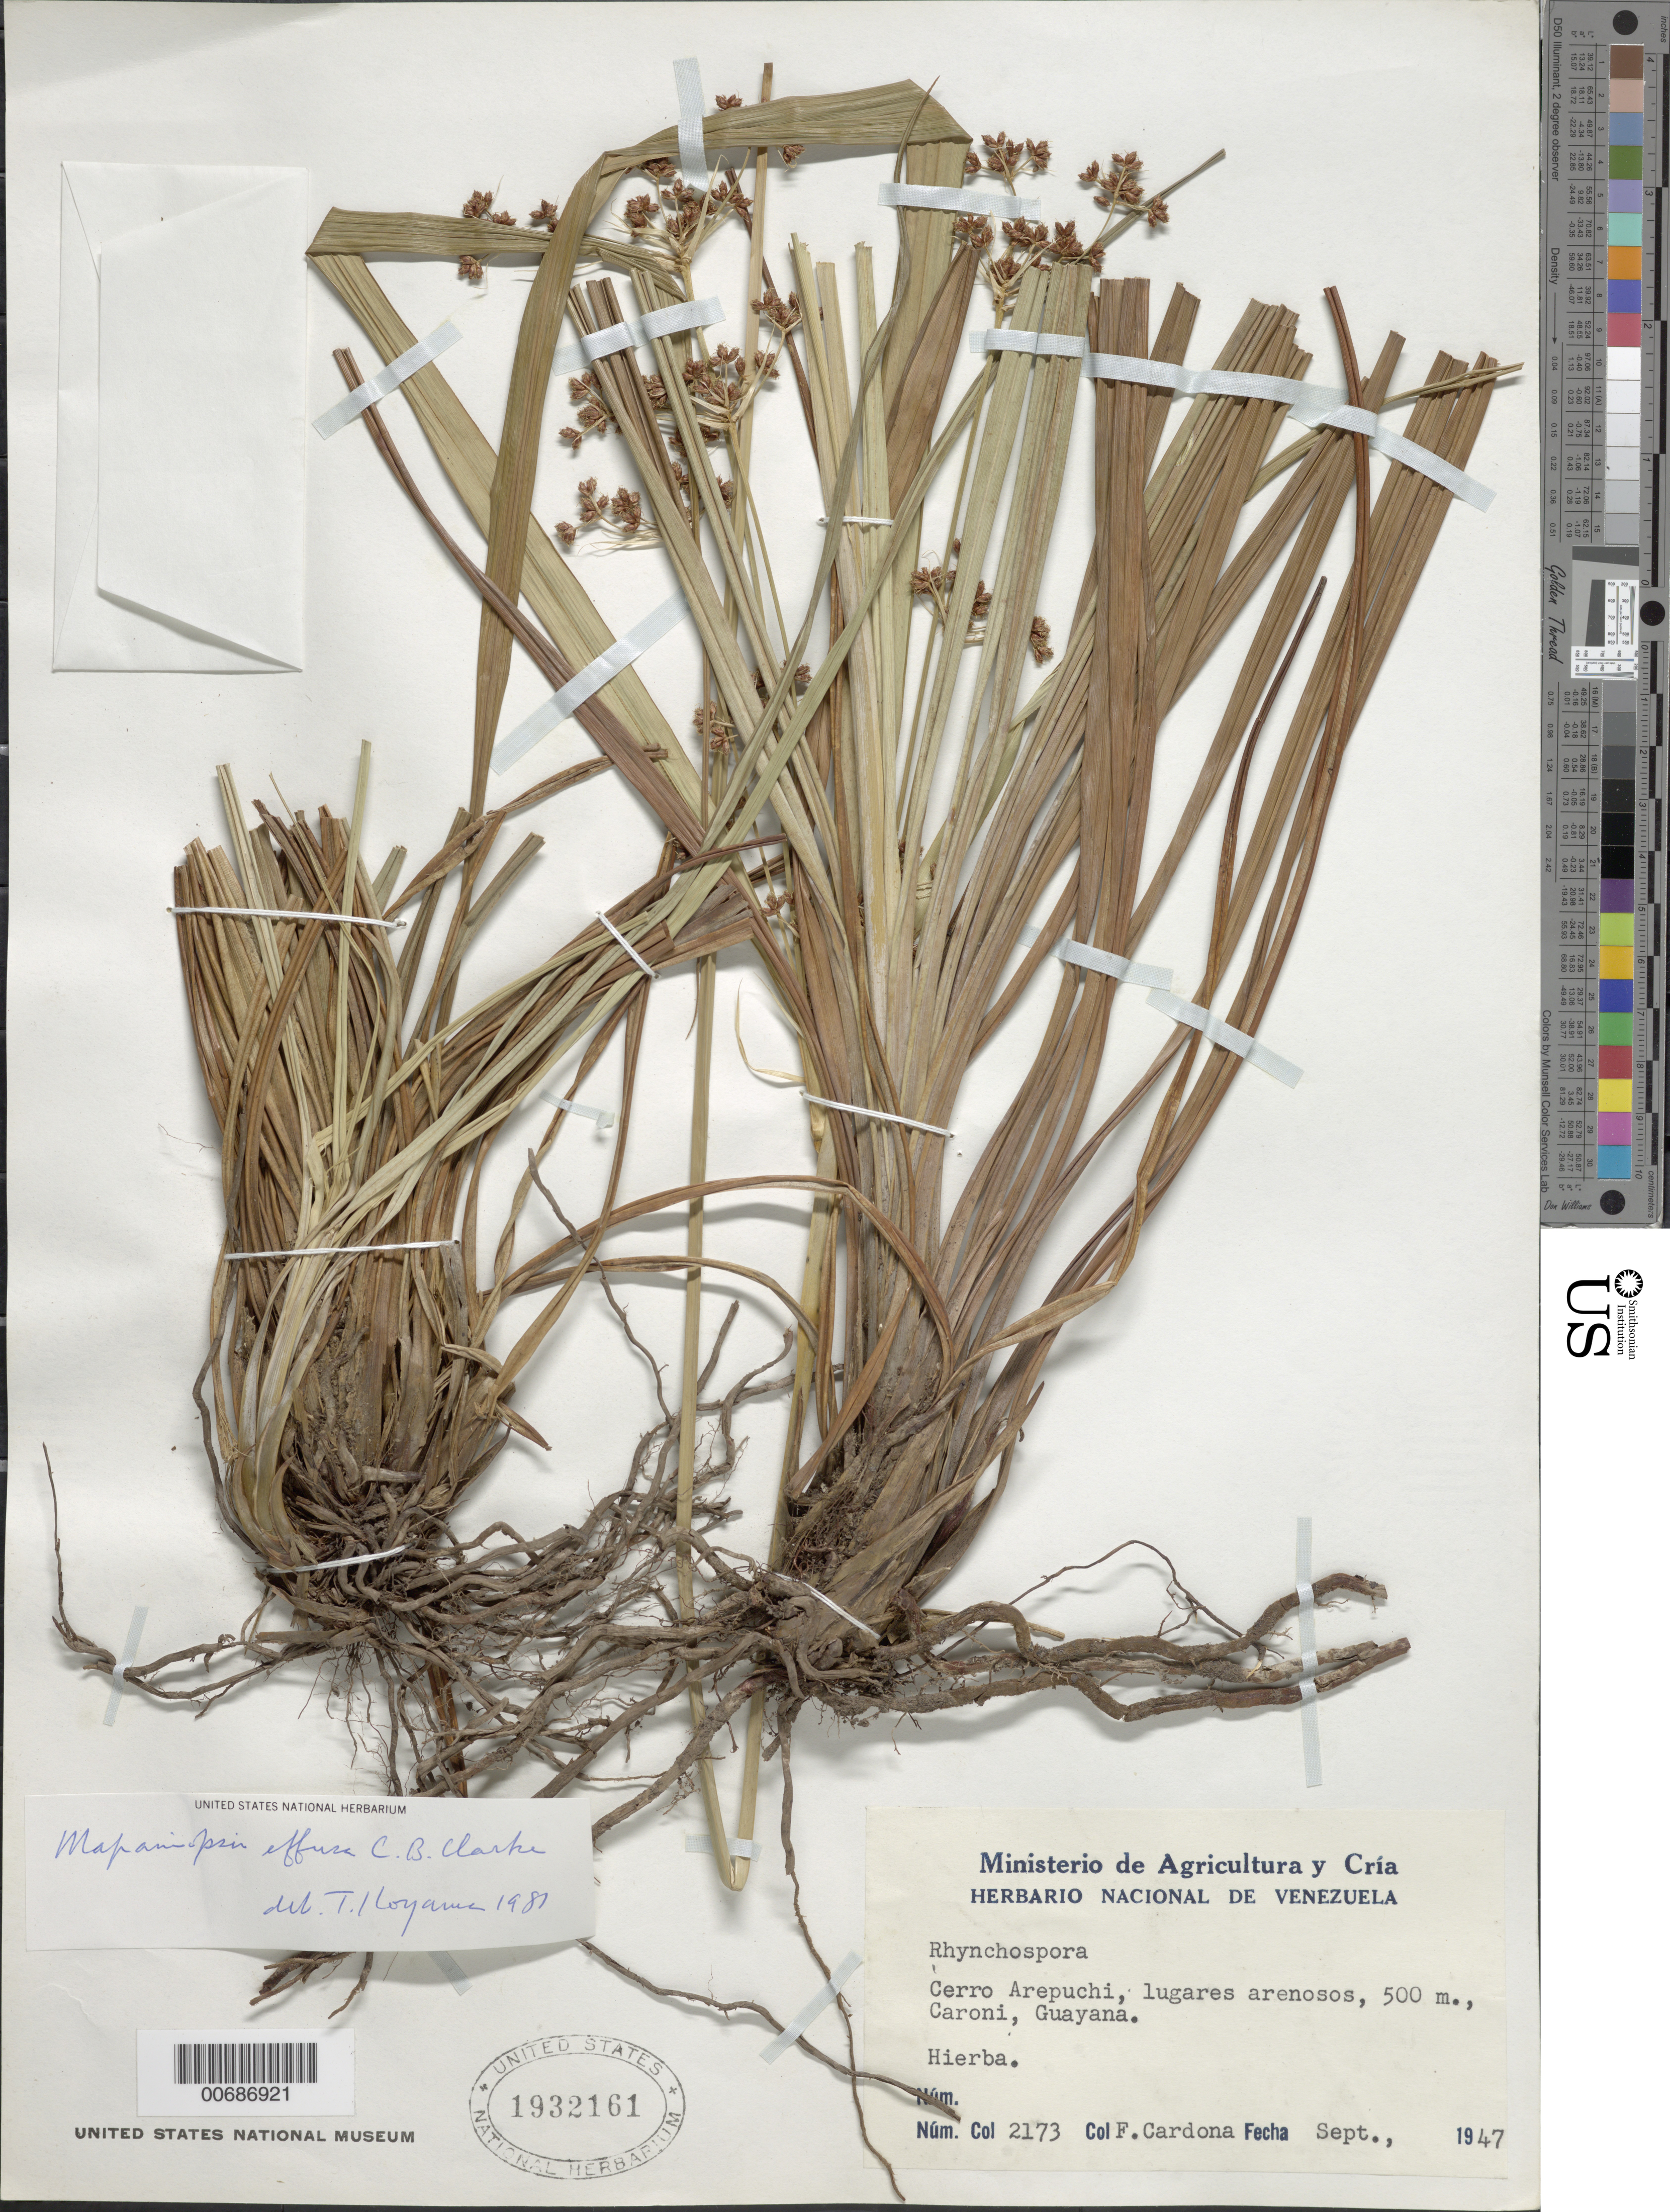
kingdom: Plantae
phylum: Tracheophyta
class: Liliopsida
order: Poales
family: Cyperaceae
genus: Mapania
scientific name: Mapania effusa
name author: (C.B. Clarke) T. Koyama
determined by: Strong, Mark T., (BOT), Smithsonian Institution - National Museum of Natural History (UNITED STATES)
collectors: F. Cardona Puig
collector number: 2173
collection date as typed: Sep-47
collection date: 1947-09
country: Venezuela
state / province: Bolívar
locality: Río Caroní, Cerro Arepuchi (Guayana)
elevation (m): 500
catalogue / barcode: US 1932161